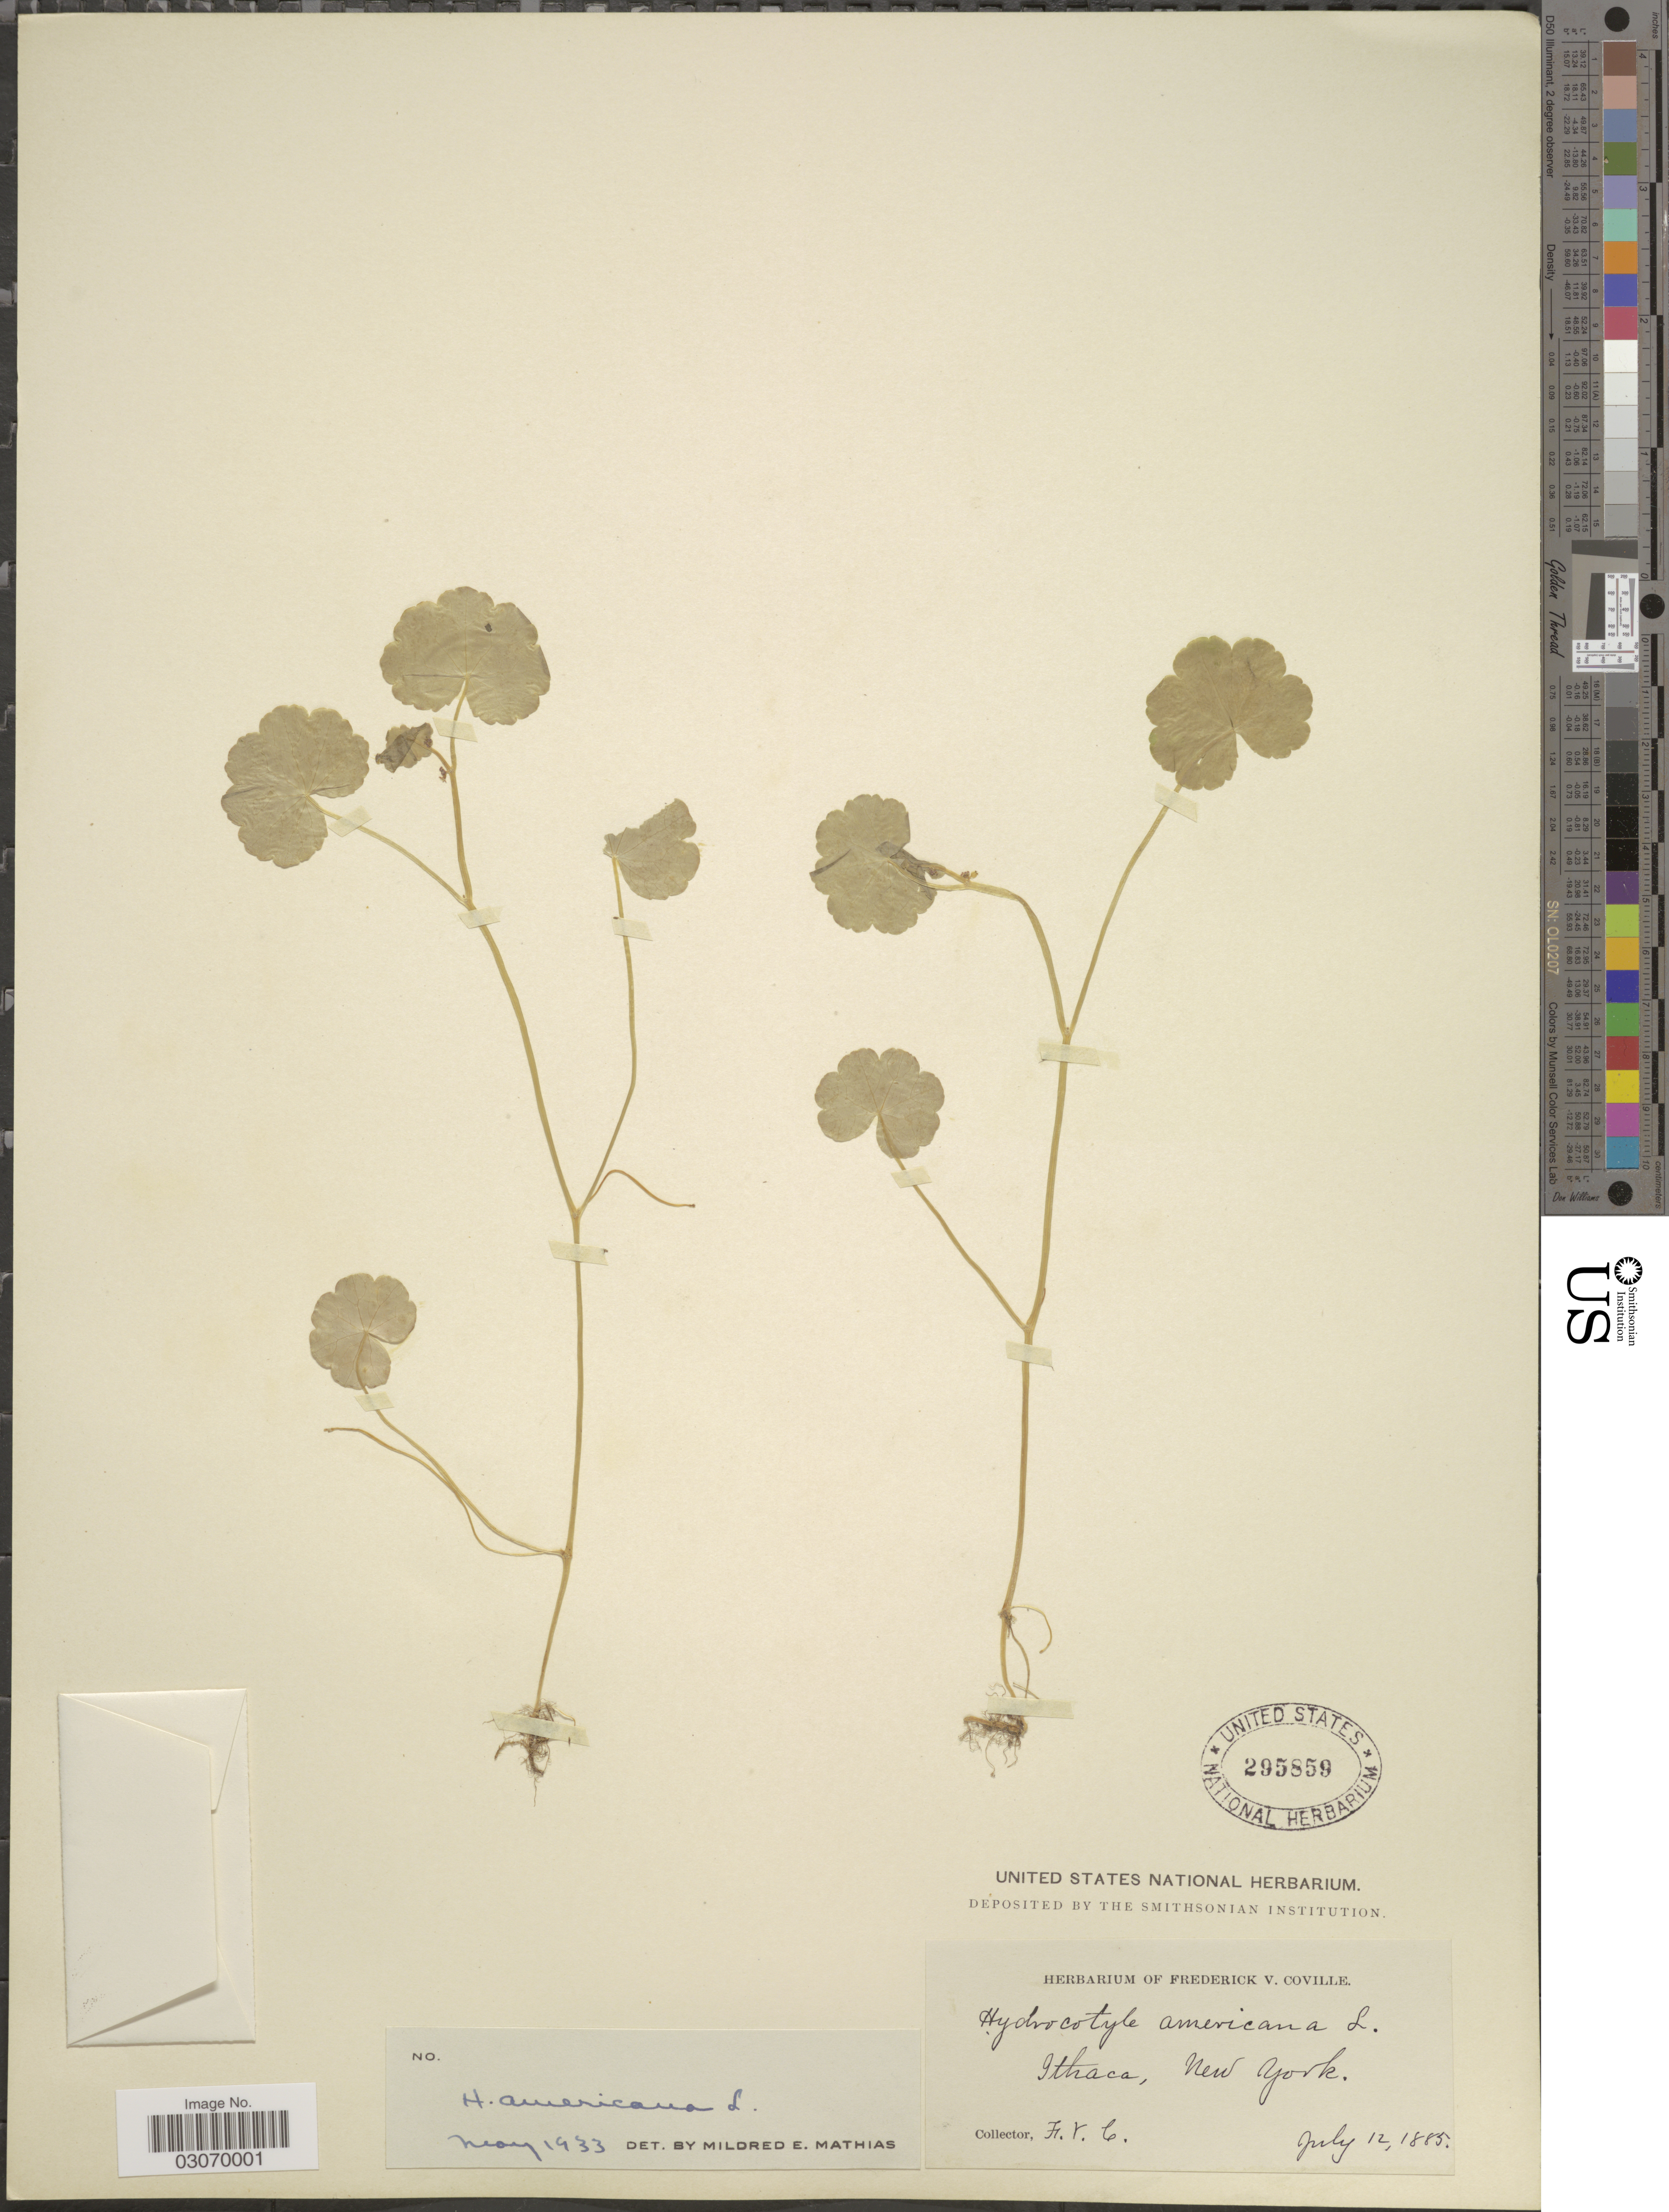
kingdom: Plantae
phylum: Tracheophyta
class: Magnoliopsida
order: Apiales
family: Araliaceae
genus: Hydrocotyle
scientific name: Hydrocotyle americana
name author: L.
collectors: F. V. Coville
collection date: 1885-07-12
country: United States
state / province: New York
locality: Ithaca.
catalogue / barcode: US 295859